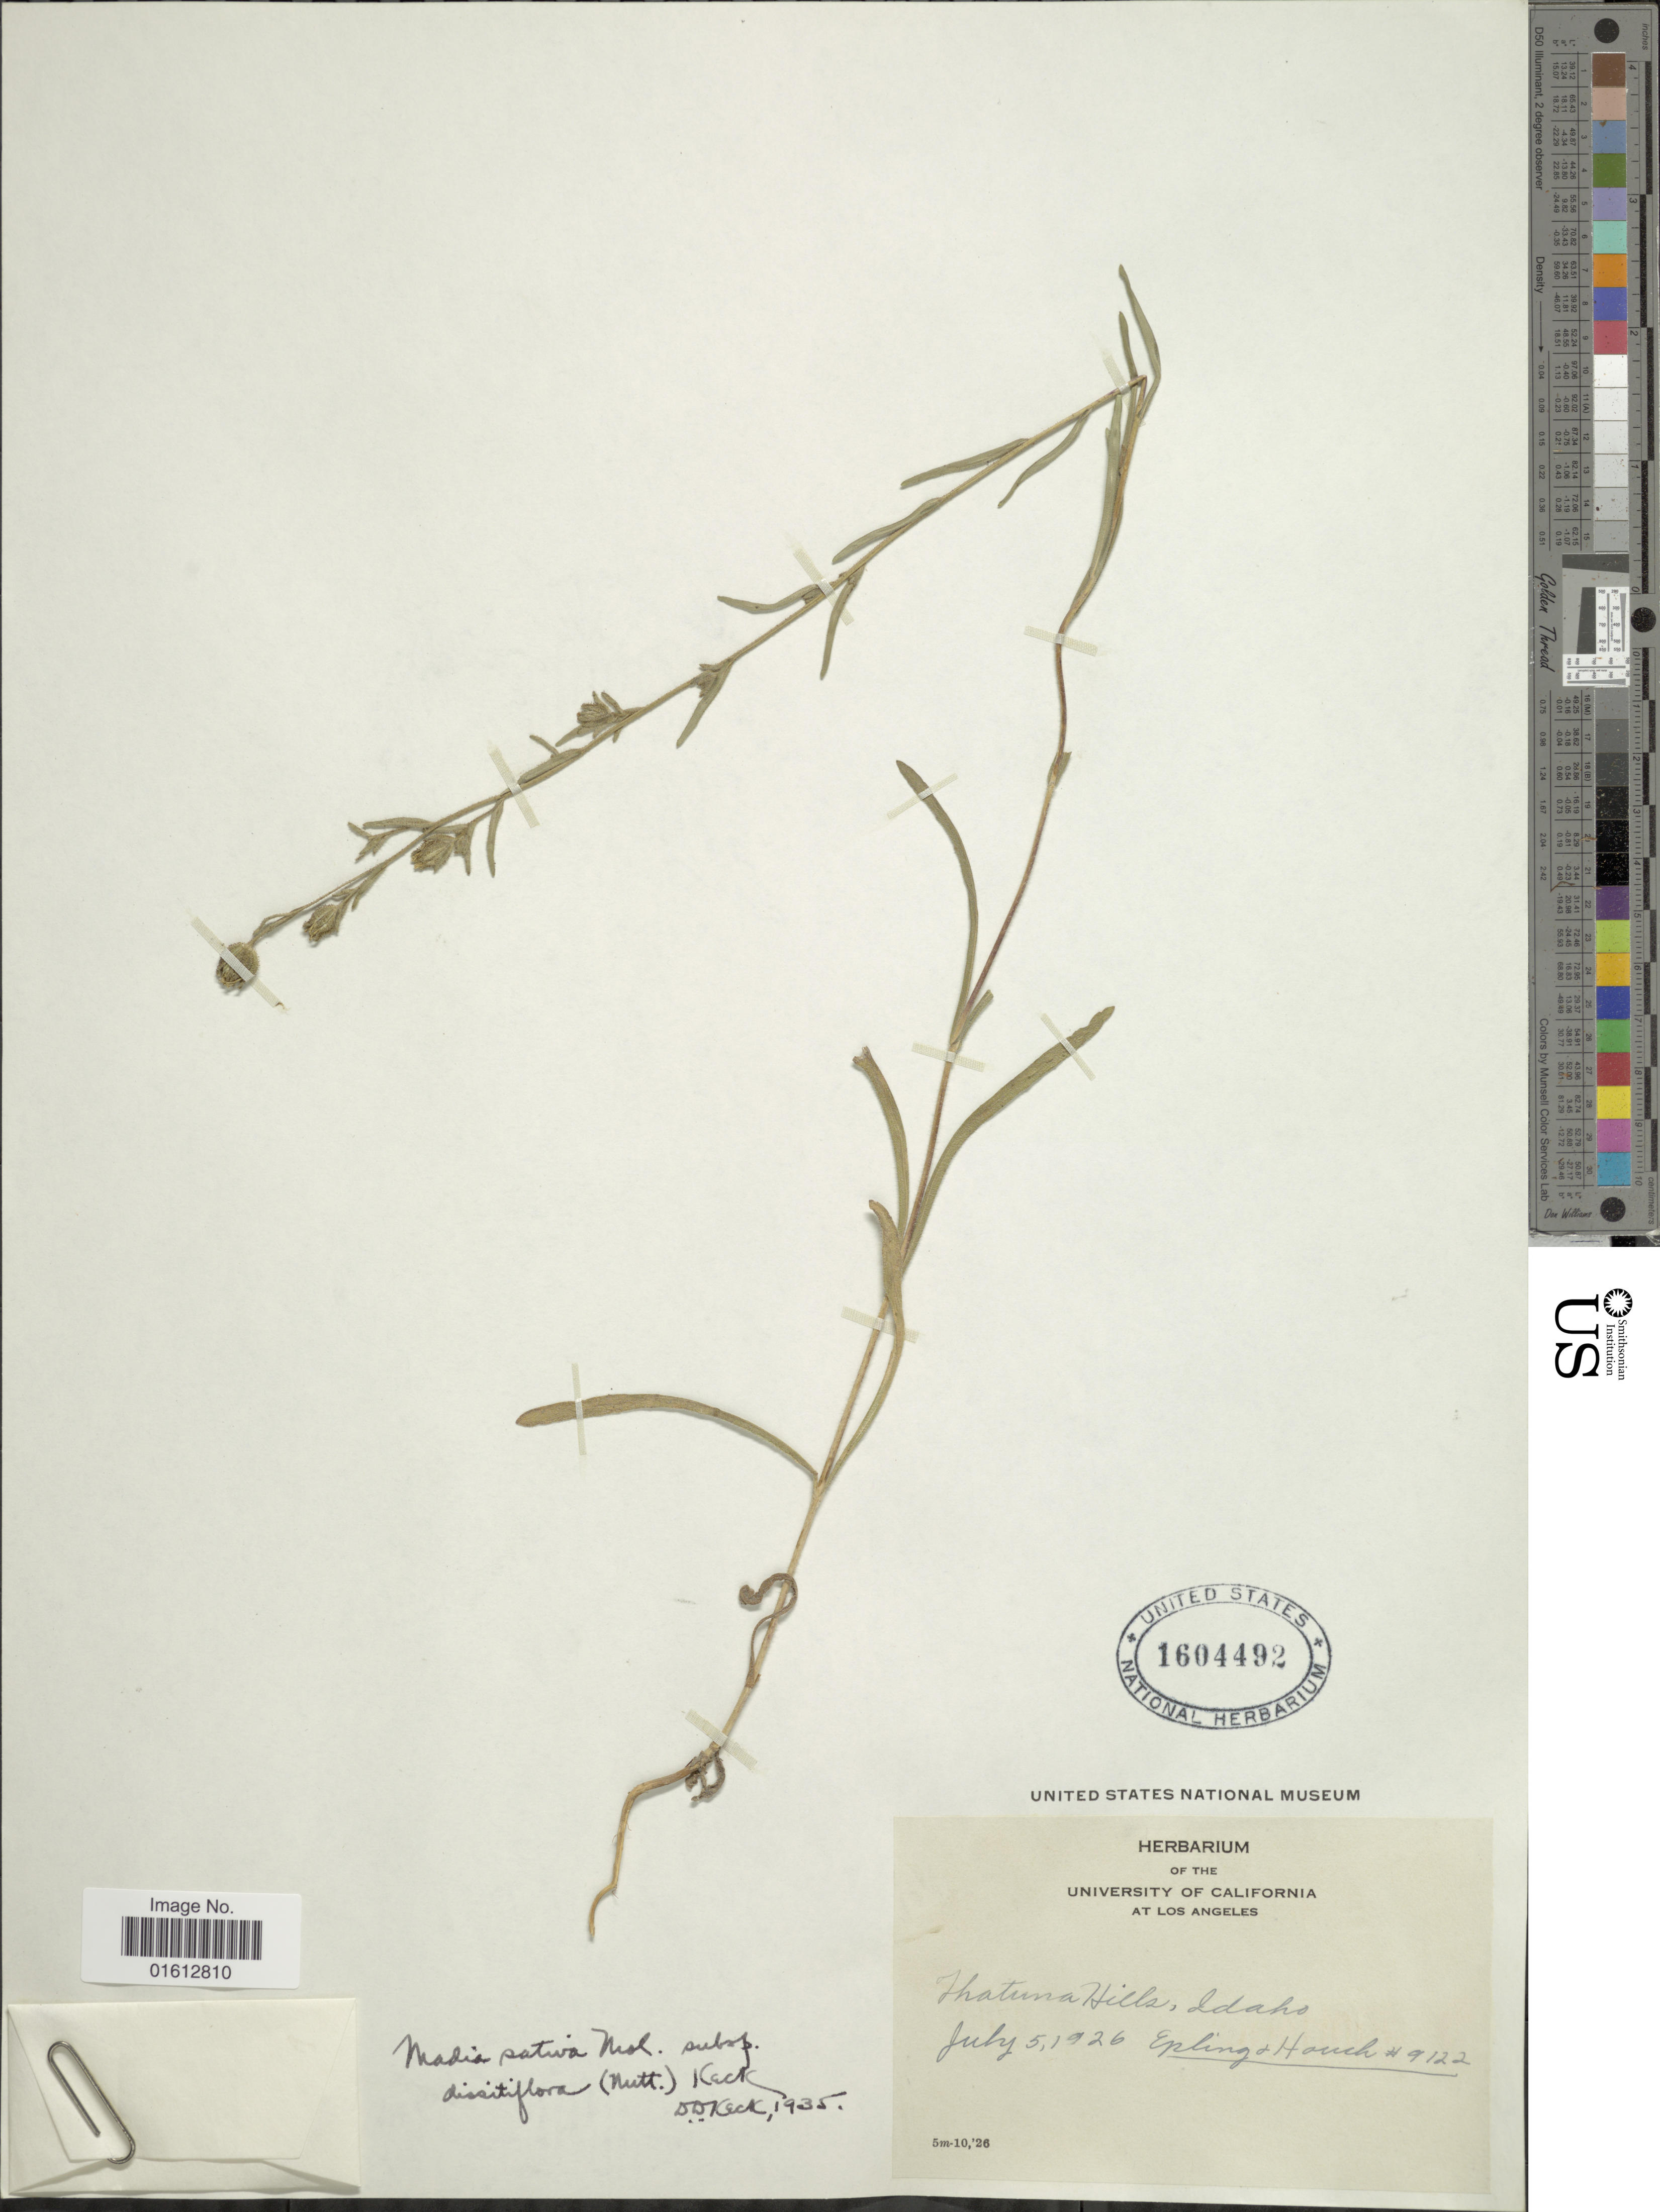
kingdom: Plantae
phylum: Tracheophyta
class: Magnoliopsida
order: Asterales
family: Asteraceae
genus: Madia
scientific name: Madia gracilis subsp. gracilis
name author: (Sm.) D.D. Keck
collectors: -- Epling & -. Hauch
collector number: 9122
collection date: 1926-07-05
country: United States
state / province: Idaho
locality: Ihatuna Hills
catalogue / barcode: US 1604492